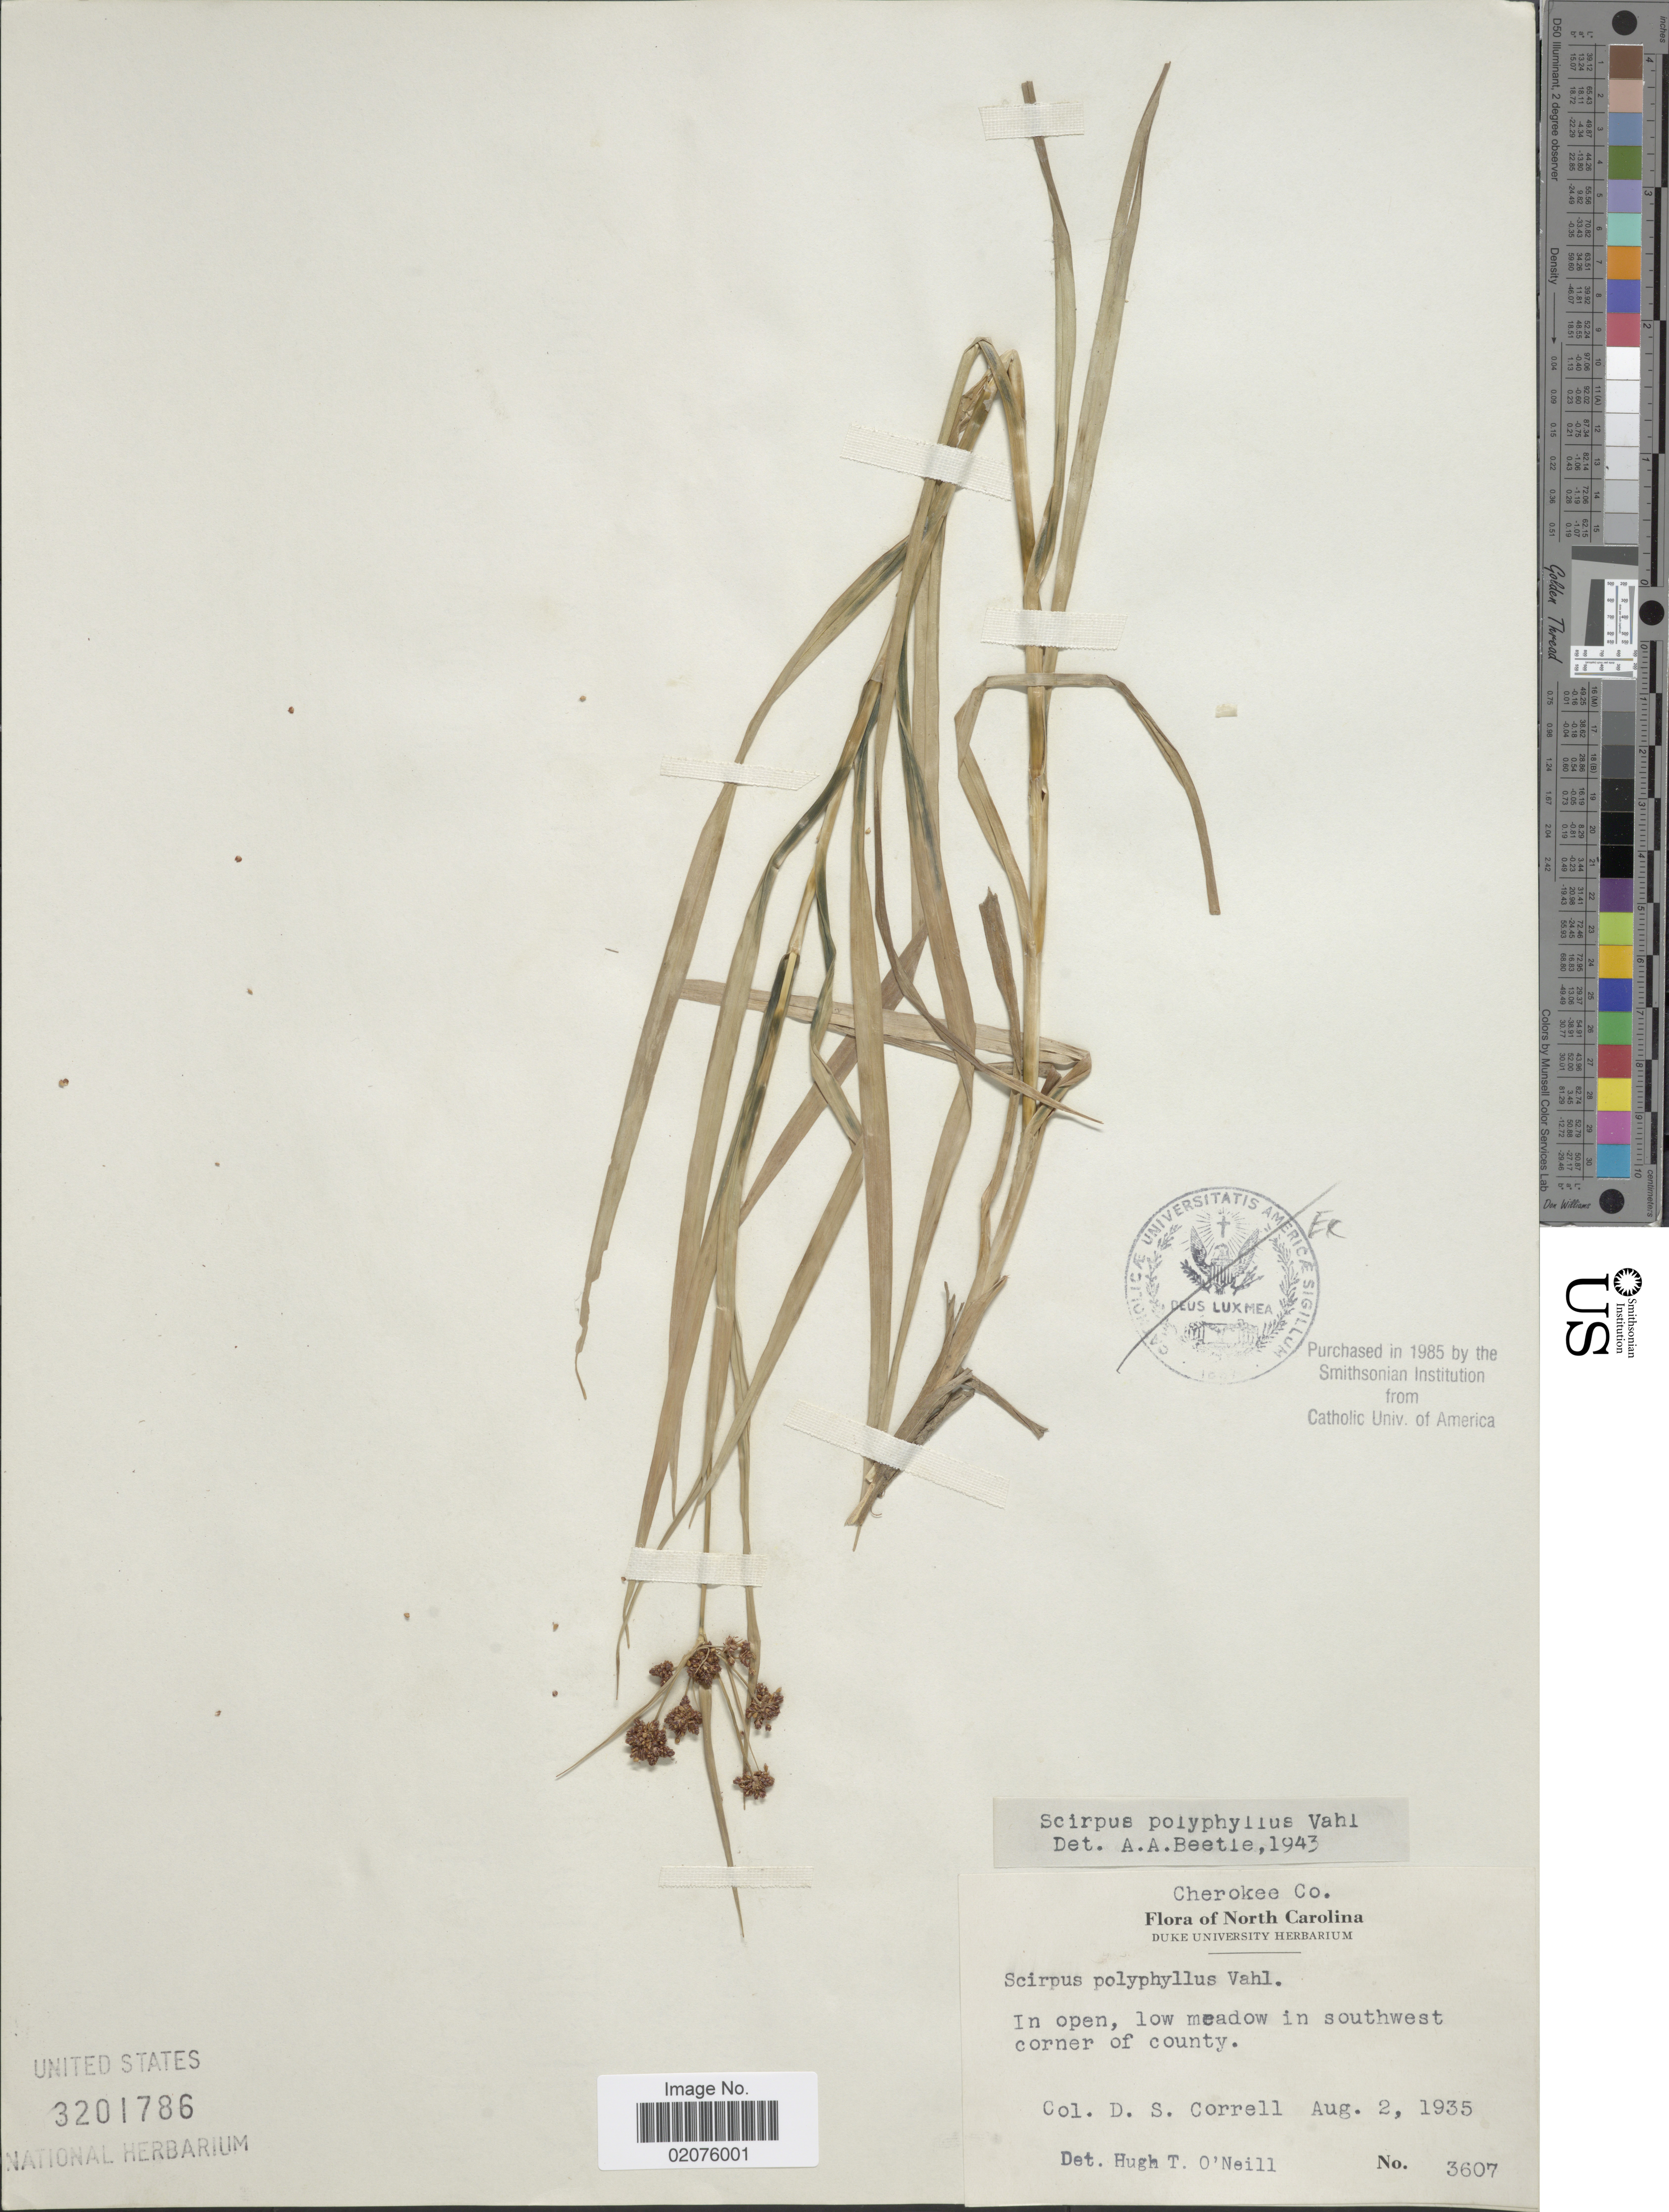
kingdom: Plantae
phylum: Tracheophyta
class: Liliopsida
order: Poales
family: Cyperaceae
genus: Scirpus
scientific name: Scirpus polyphyllus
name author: Vahl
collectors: D. S. Correll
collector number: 3607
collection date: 1935-08-02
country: United States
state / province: North Carolina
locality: Cherokee Co. in southwest corner of County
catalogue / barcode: US 3201786